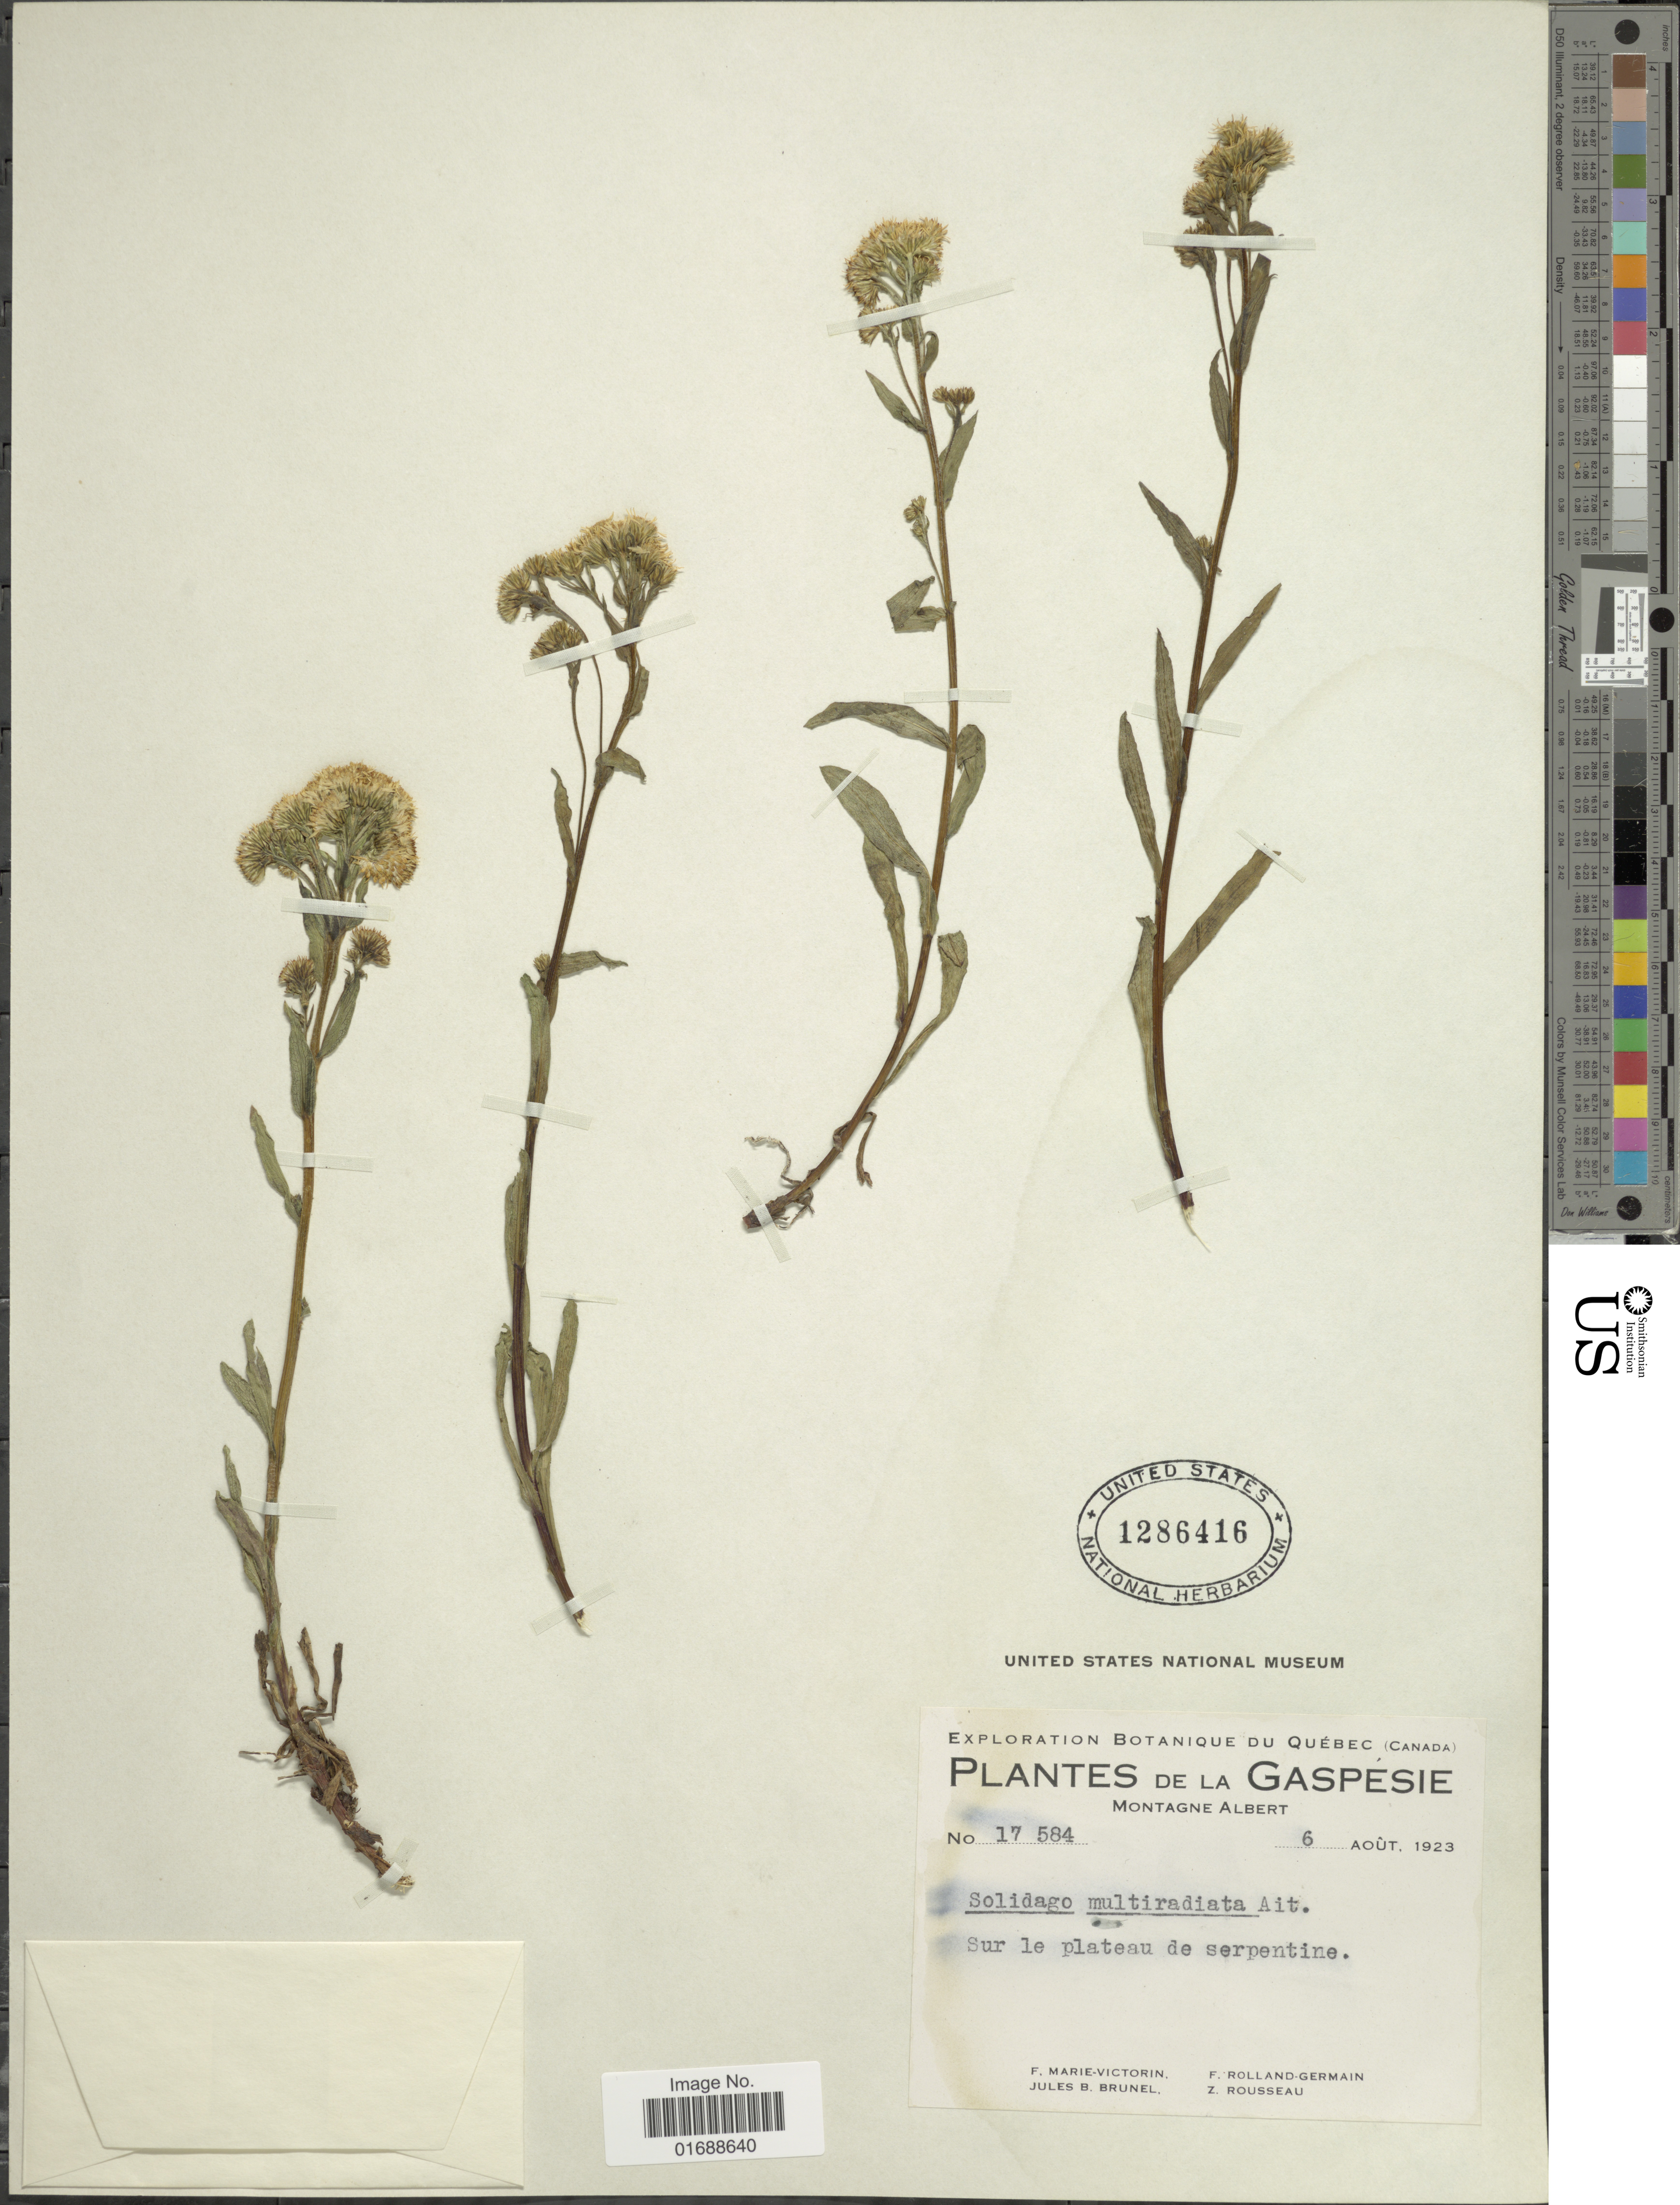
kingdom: Plantae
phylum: Tracheophyta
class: Magnoliopsida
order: Asterales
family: Asteraceae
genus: Solidago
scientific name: Solidago multiradiata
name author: Aiton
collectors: F. Marie-Victorin, Rolland-Germain, J. Brunel & Z. Rousseau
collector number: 17584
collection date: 1923-08-06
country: Canada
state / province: Quebec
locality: De La Gaspesie, Montagne Albert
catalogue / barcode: US 1286416